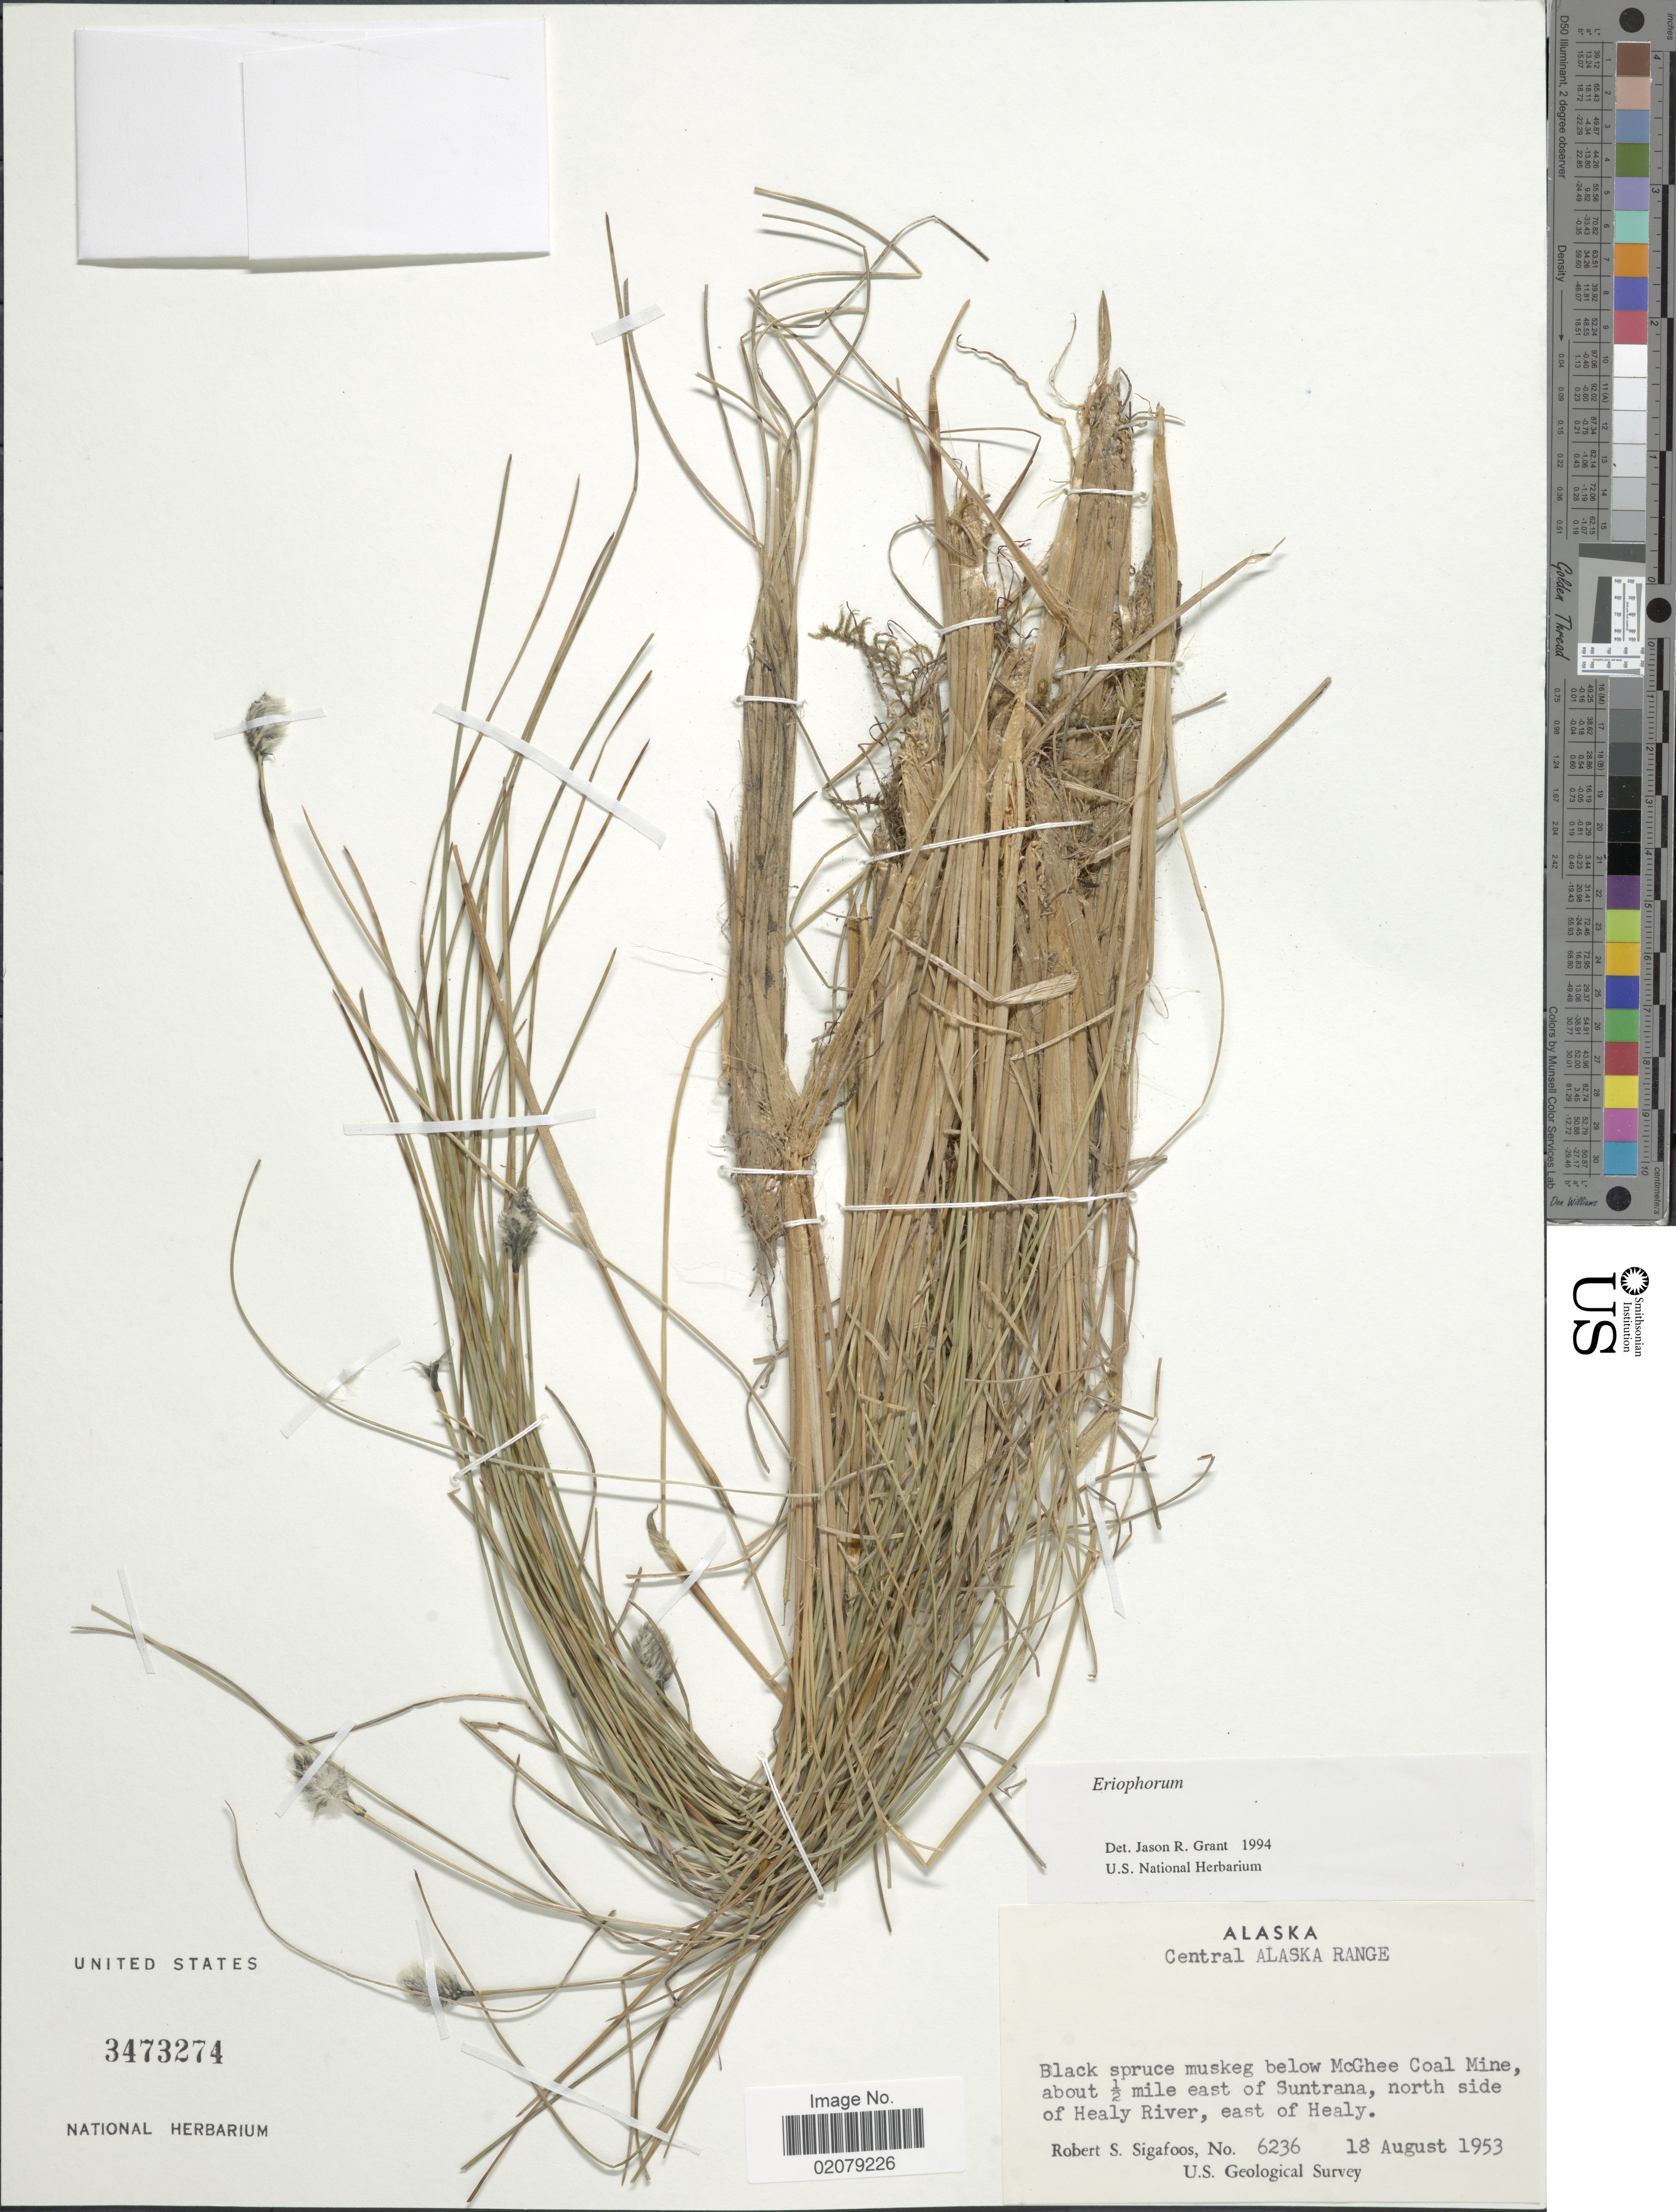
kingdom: Plantae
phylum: Tracheophyta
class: Liliopsida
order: Poales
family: Cyperaceae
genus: Eriophorum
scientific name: Eriophorum sp.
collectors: R. Sigafoos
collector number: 6236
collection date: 1953-08-18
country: United States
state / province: Alaska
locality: Central Alaska Range, Black spruce muskeg below McGhee Coal MIne, about ½ east of Suntrana, north side of Healy River, east of Healy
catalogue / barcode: US 3473274